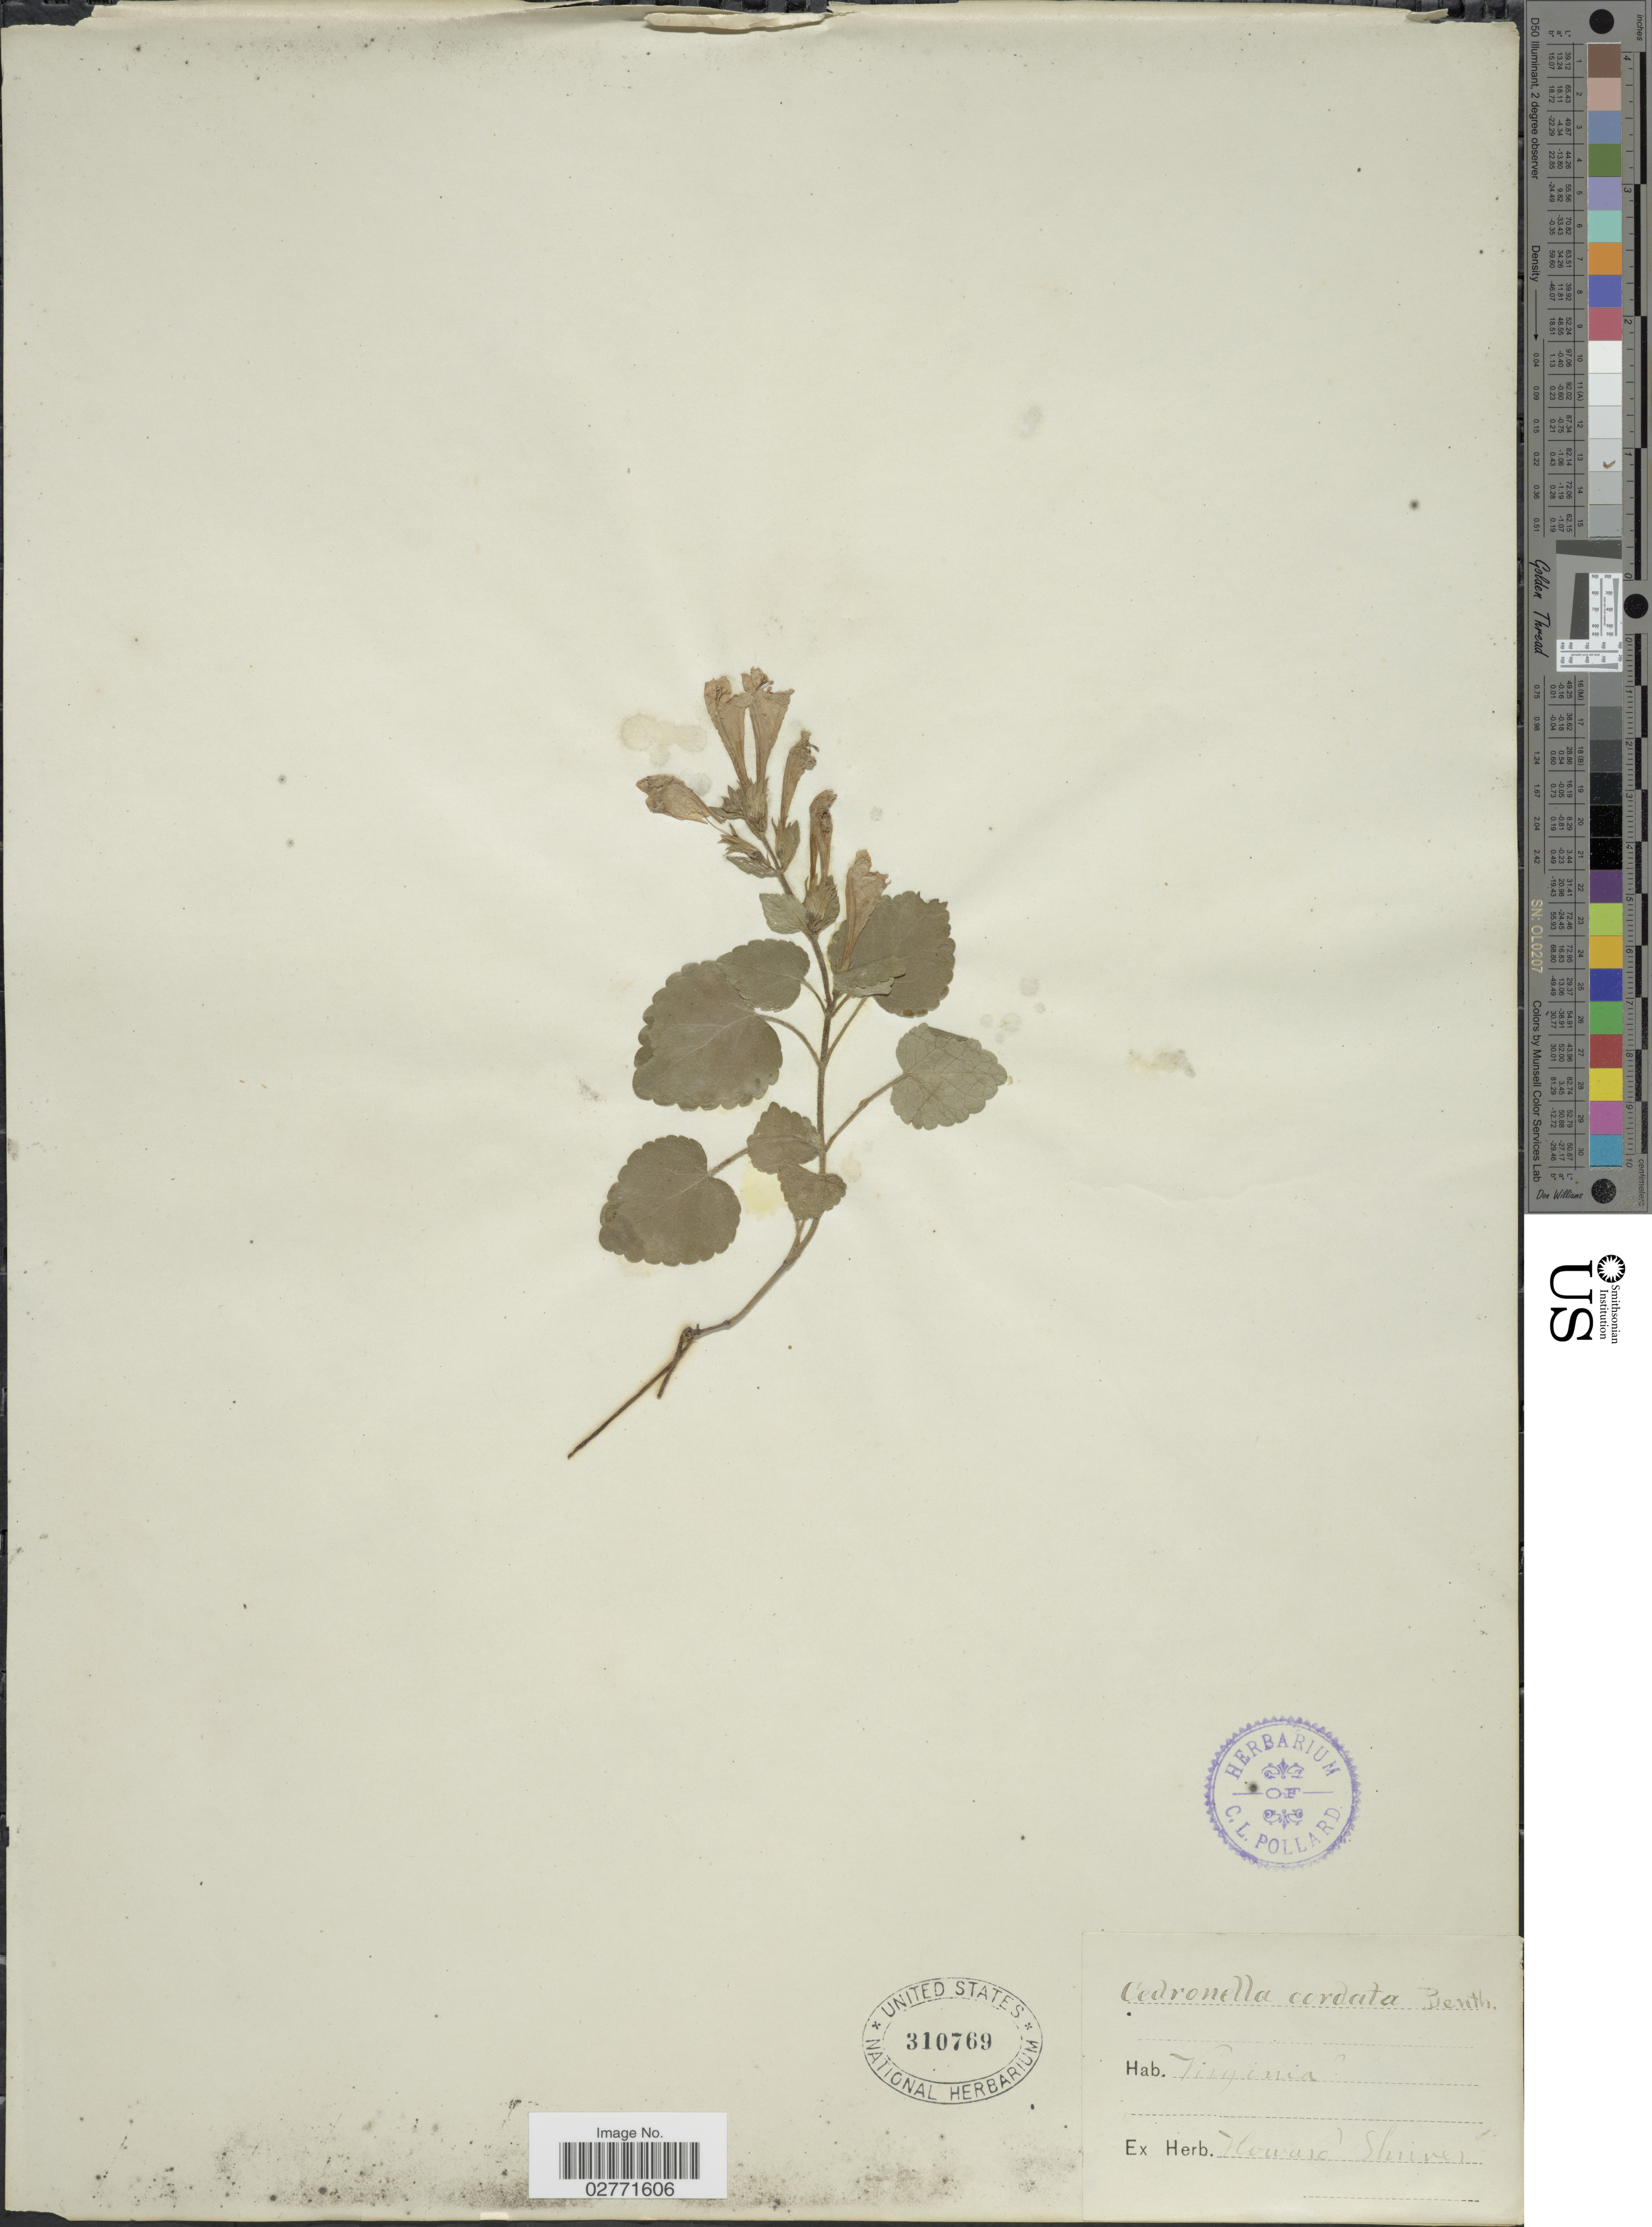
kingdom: Plantae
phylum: Tracheophyta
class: Magnoliopsida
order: Lamiales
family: Lamiaceae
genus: Meehania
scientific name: Meehania cordata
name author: (Nutt.) Britton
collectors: Ex herb. Howard Shriver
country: United States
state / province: Virginia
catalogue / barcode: US 310769